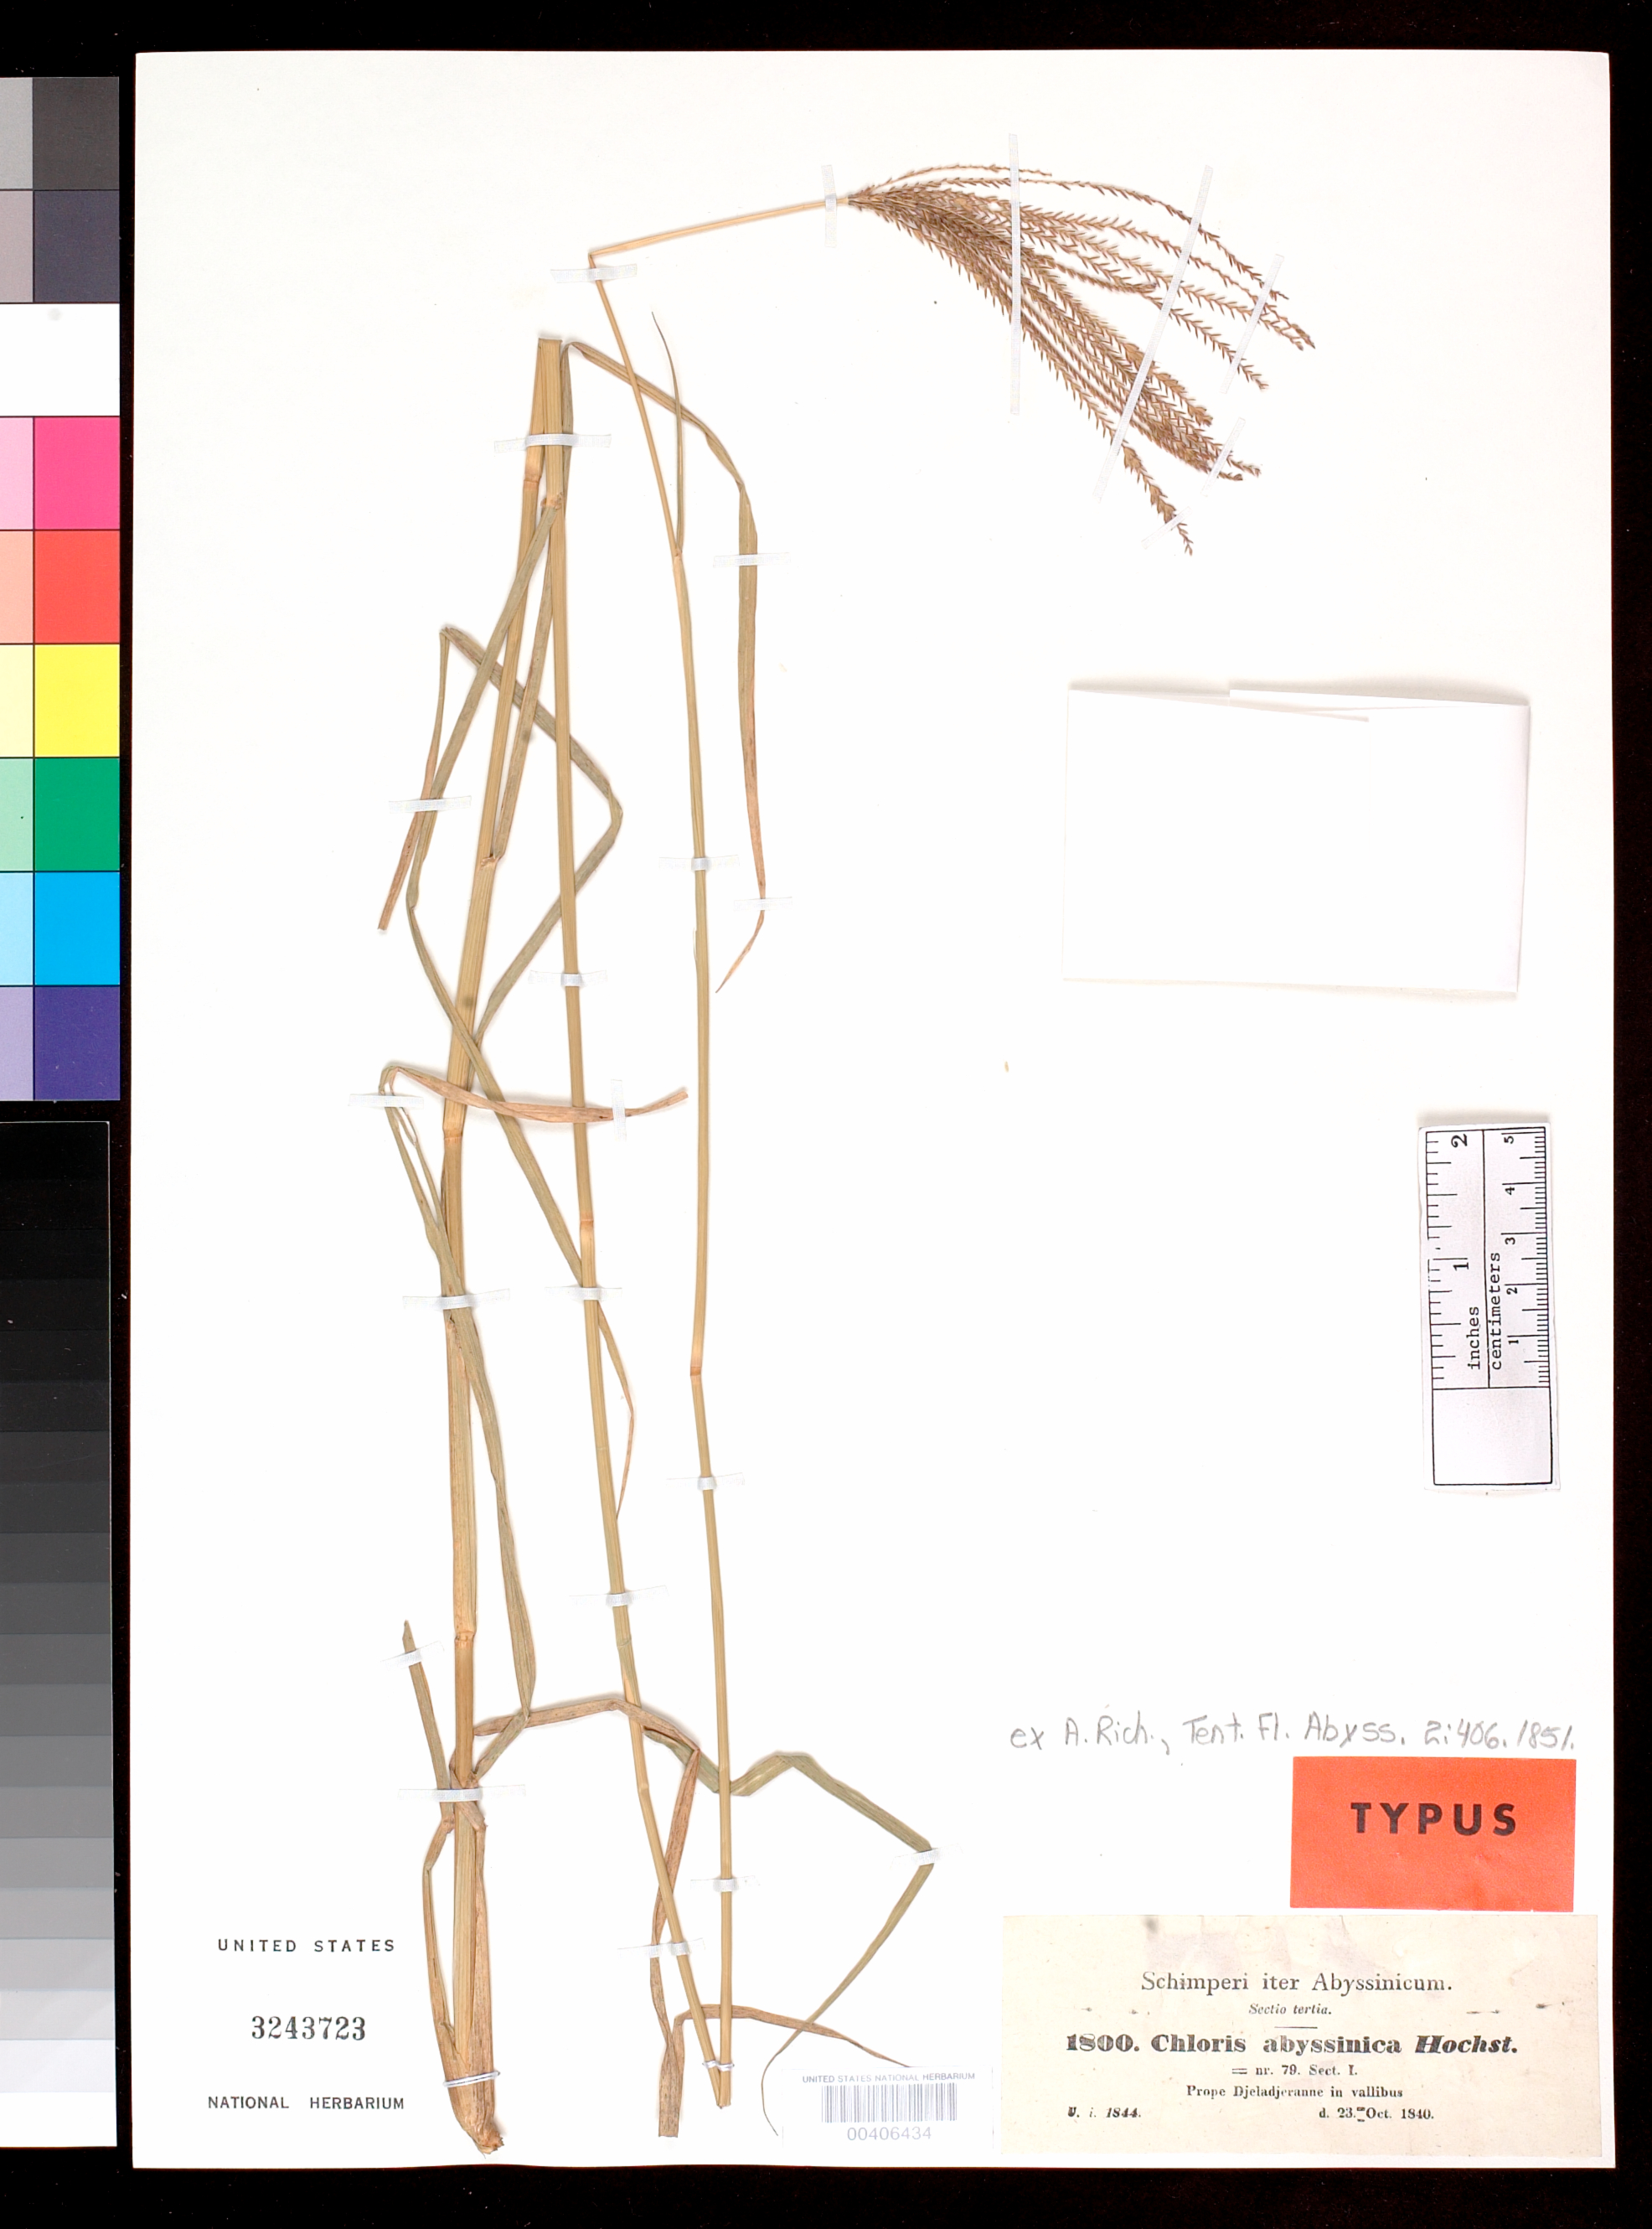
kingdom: Plantae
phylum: Tracheophyta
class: Liliopsida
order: Poales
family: Poaceae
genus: Chloris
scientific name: Chloris abyssinica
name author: Hochst. ex A. Rich.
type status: Isosyntype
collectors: G. W. Schimper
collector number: Sect. III 1800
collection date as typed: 23 Oct 1840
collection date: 1840-10-23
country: Ethiopia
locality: Prope Djeladjeranne in Vallibus.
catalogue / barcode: US 3243723